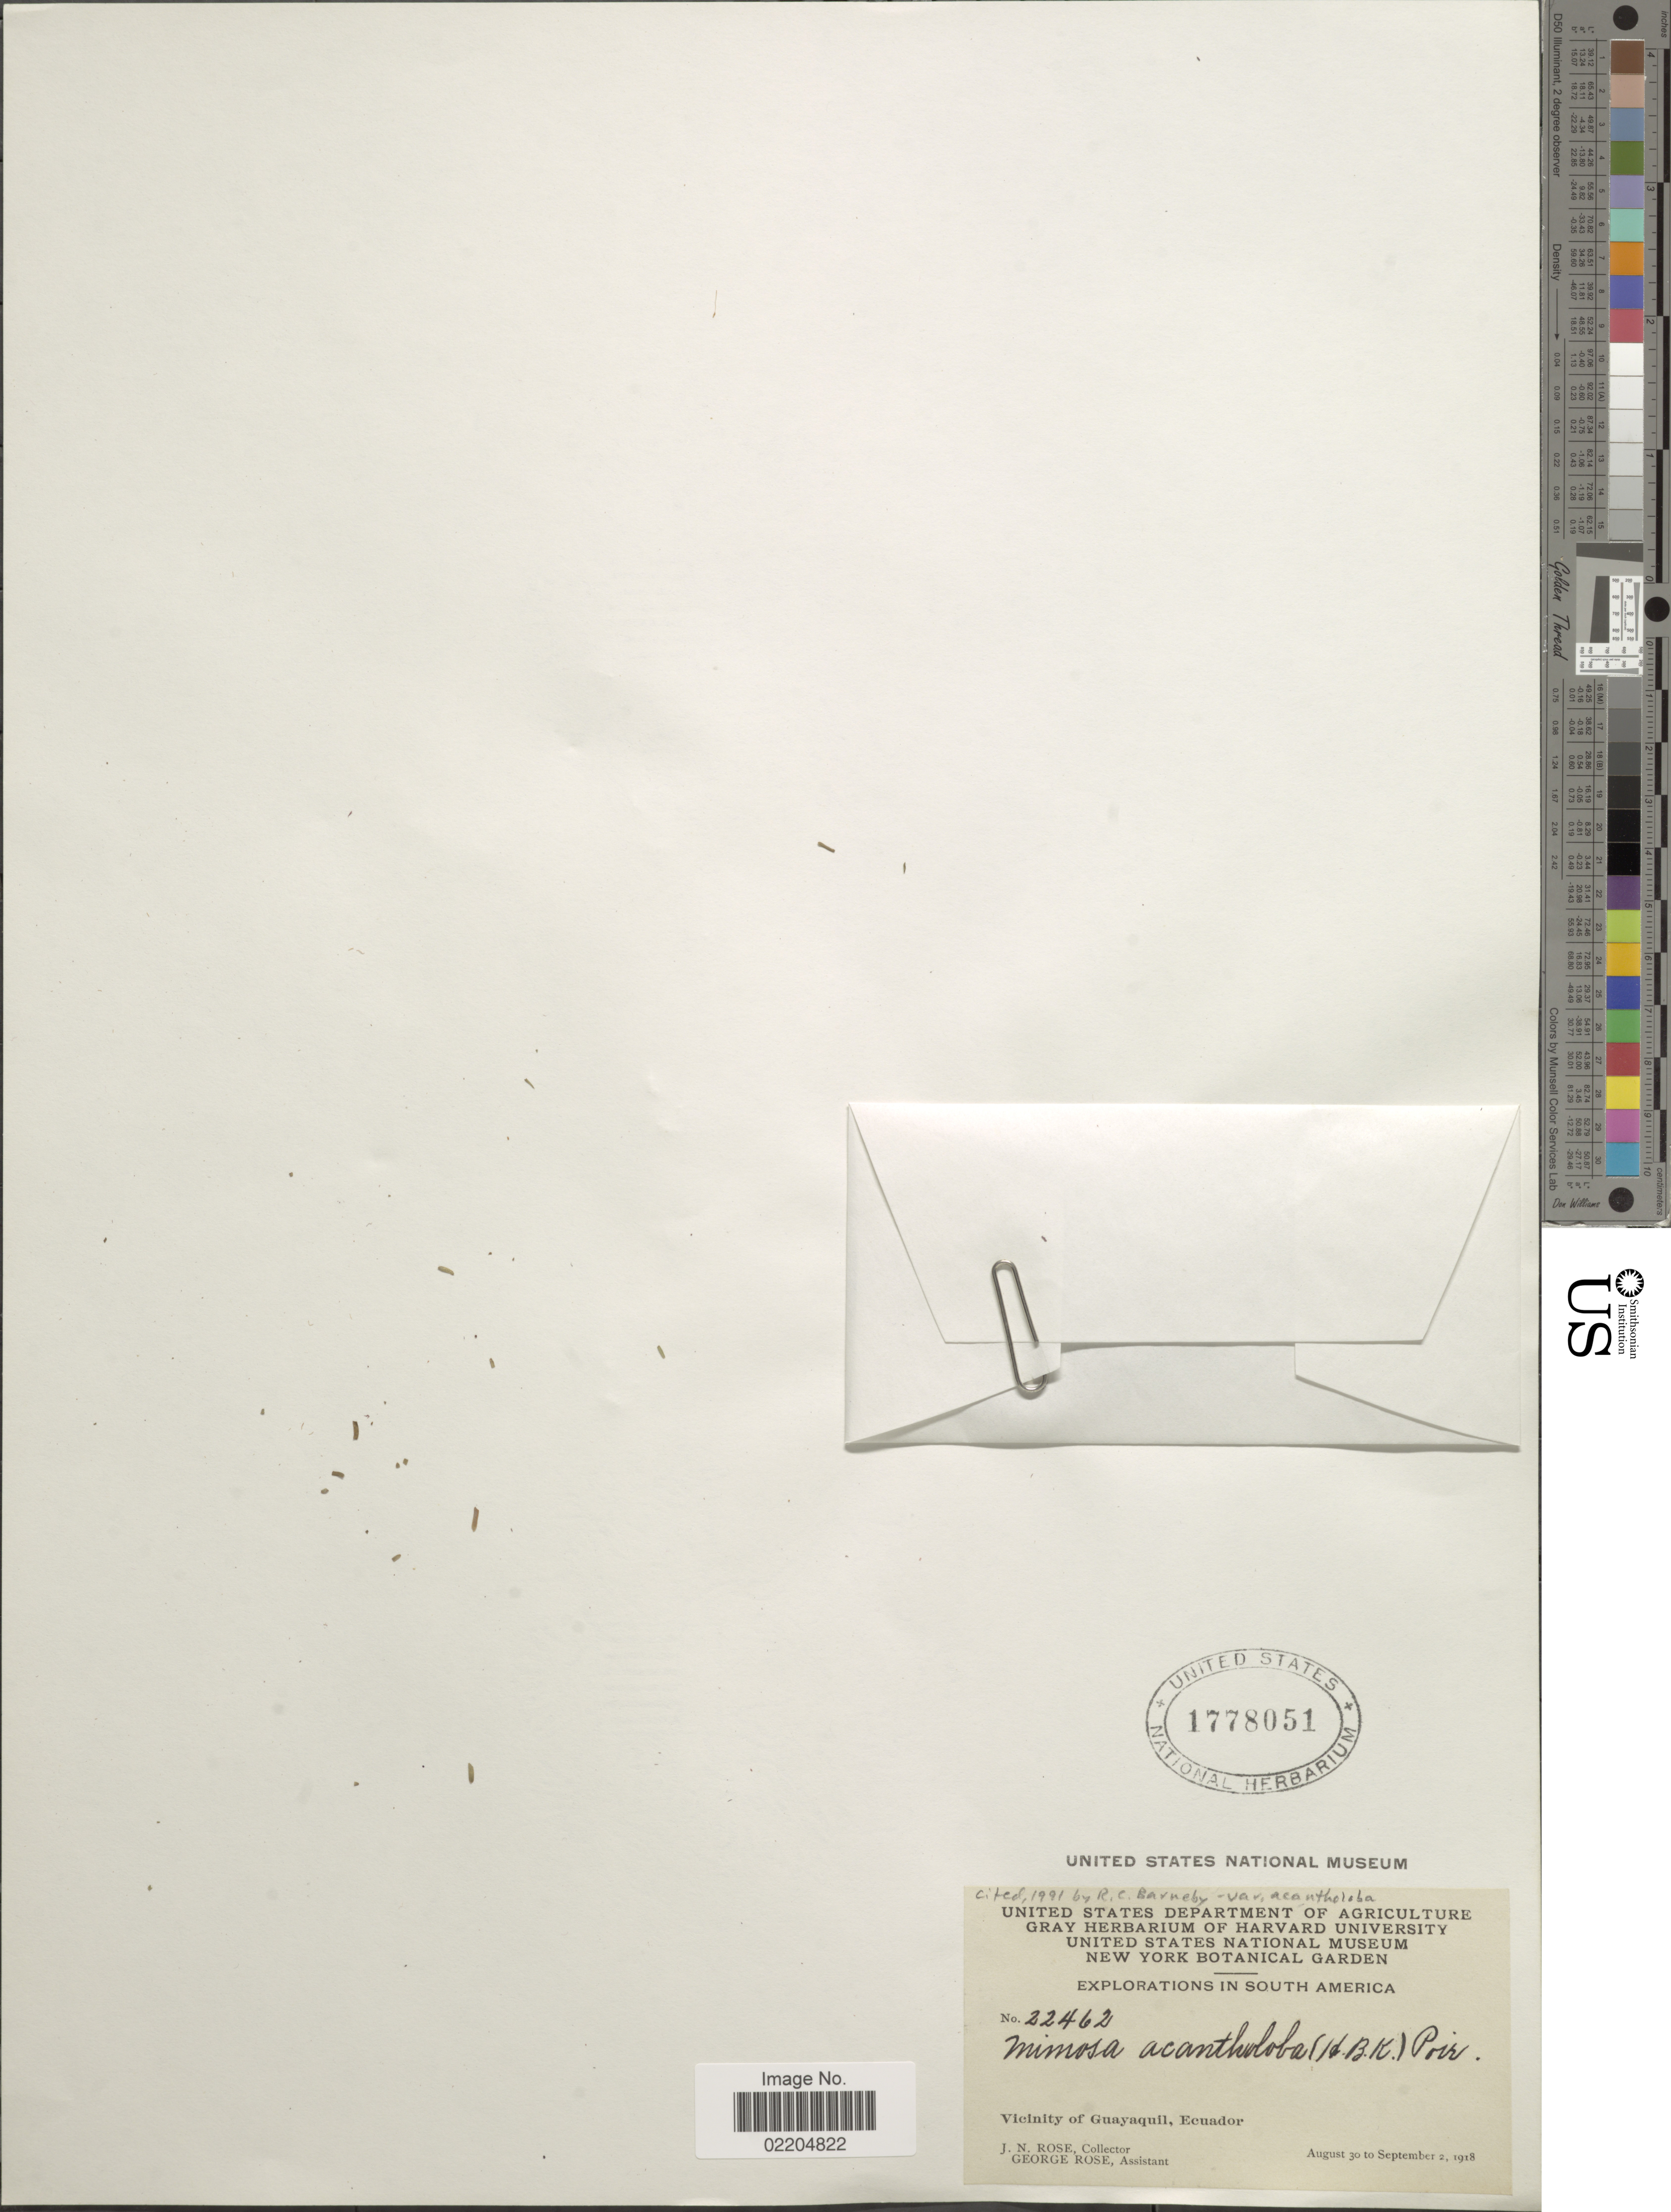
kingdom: Plantae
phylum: Tracheophyta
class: Magnoliopsida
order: Fabales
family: Fabaceae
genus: Mimosa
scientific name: Mimosa acantholoba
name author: (Willd.) Poir.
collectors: J. N. Rose & G. Rose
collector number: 22462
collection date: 1918-08-30/1918-09-02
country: Ecuador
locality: Vicinity of Guayaquil, Ecuador.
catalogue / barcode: US 1778051